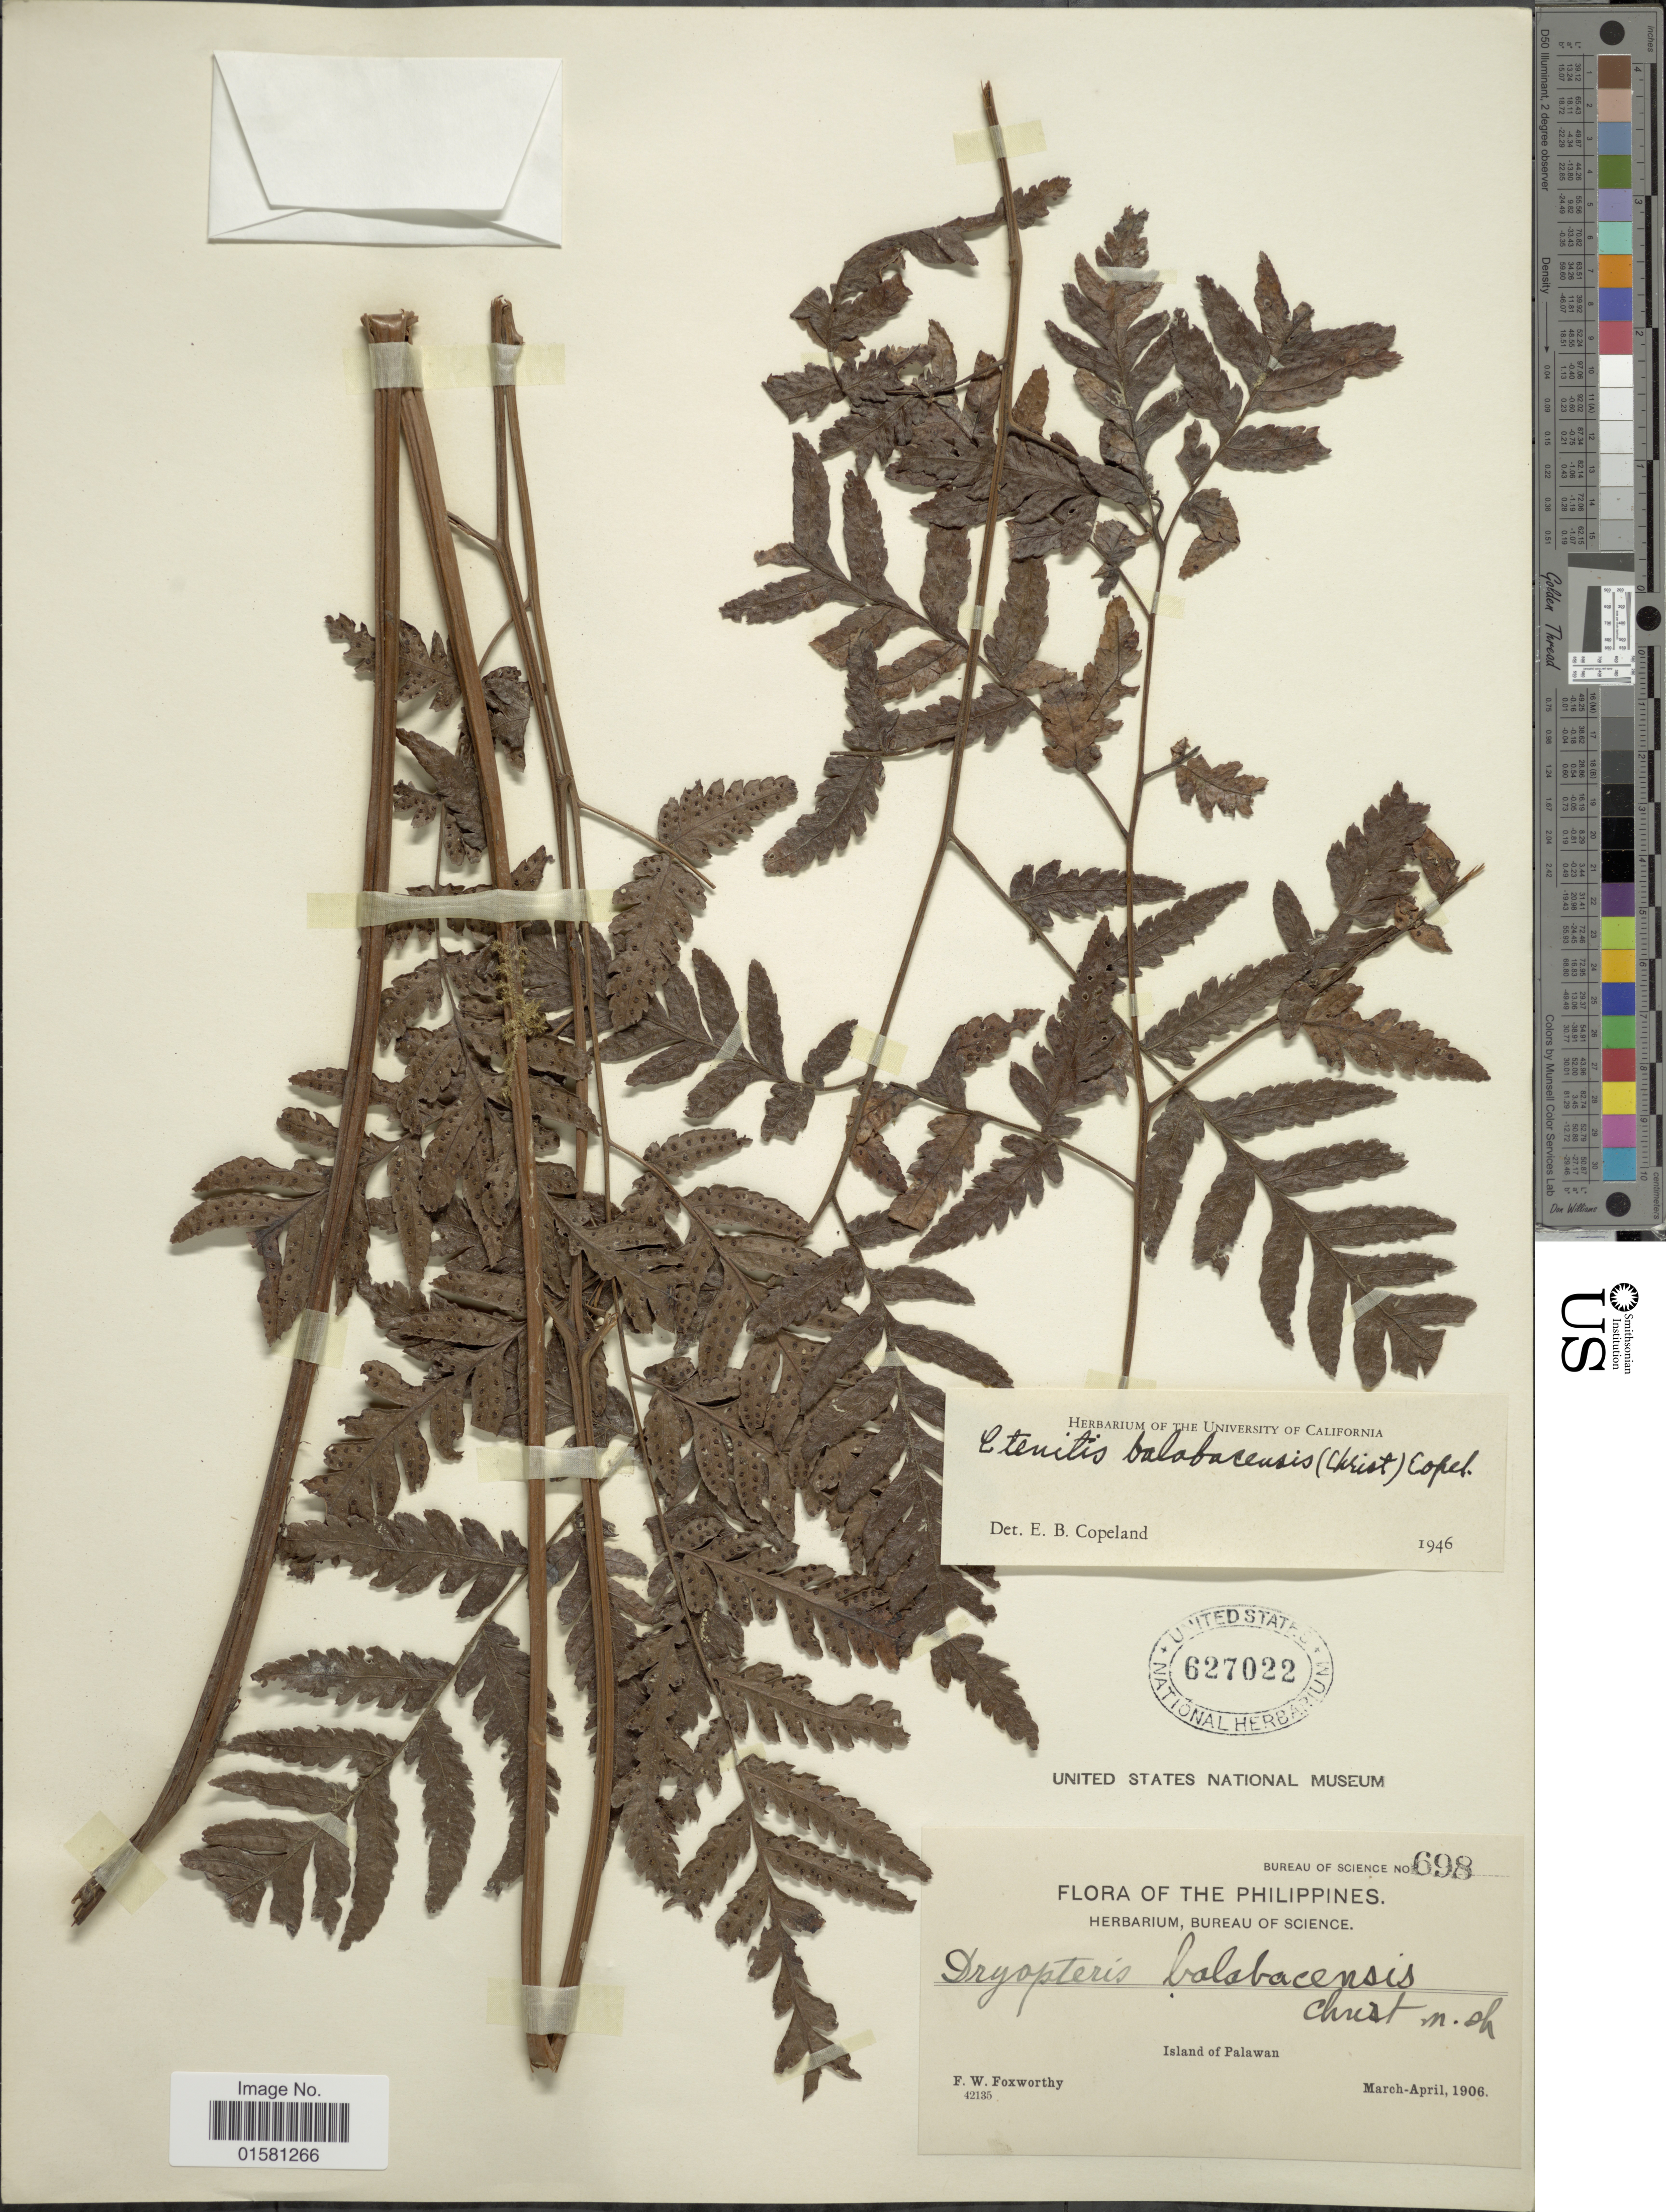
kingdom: Plantae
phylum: Tracheophyta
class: Polypodiopsida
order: Polypodiales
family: Tectariaceae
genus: Tectaria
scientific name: Tectaria trichotoma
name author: (Fée) Tagawa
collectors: F. W. Foxworthy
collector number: Bureau of Science 698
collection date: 1906-03/1906-04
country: Philippines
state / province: Mimaropa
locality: Philippines, Island of Palawan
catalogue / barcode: US 627022